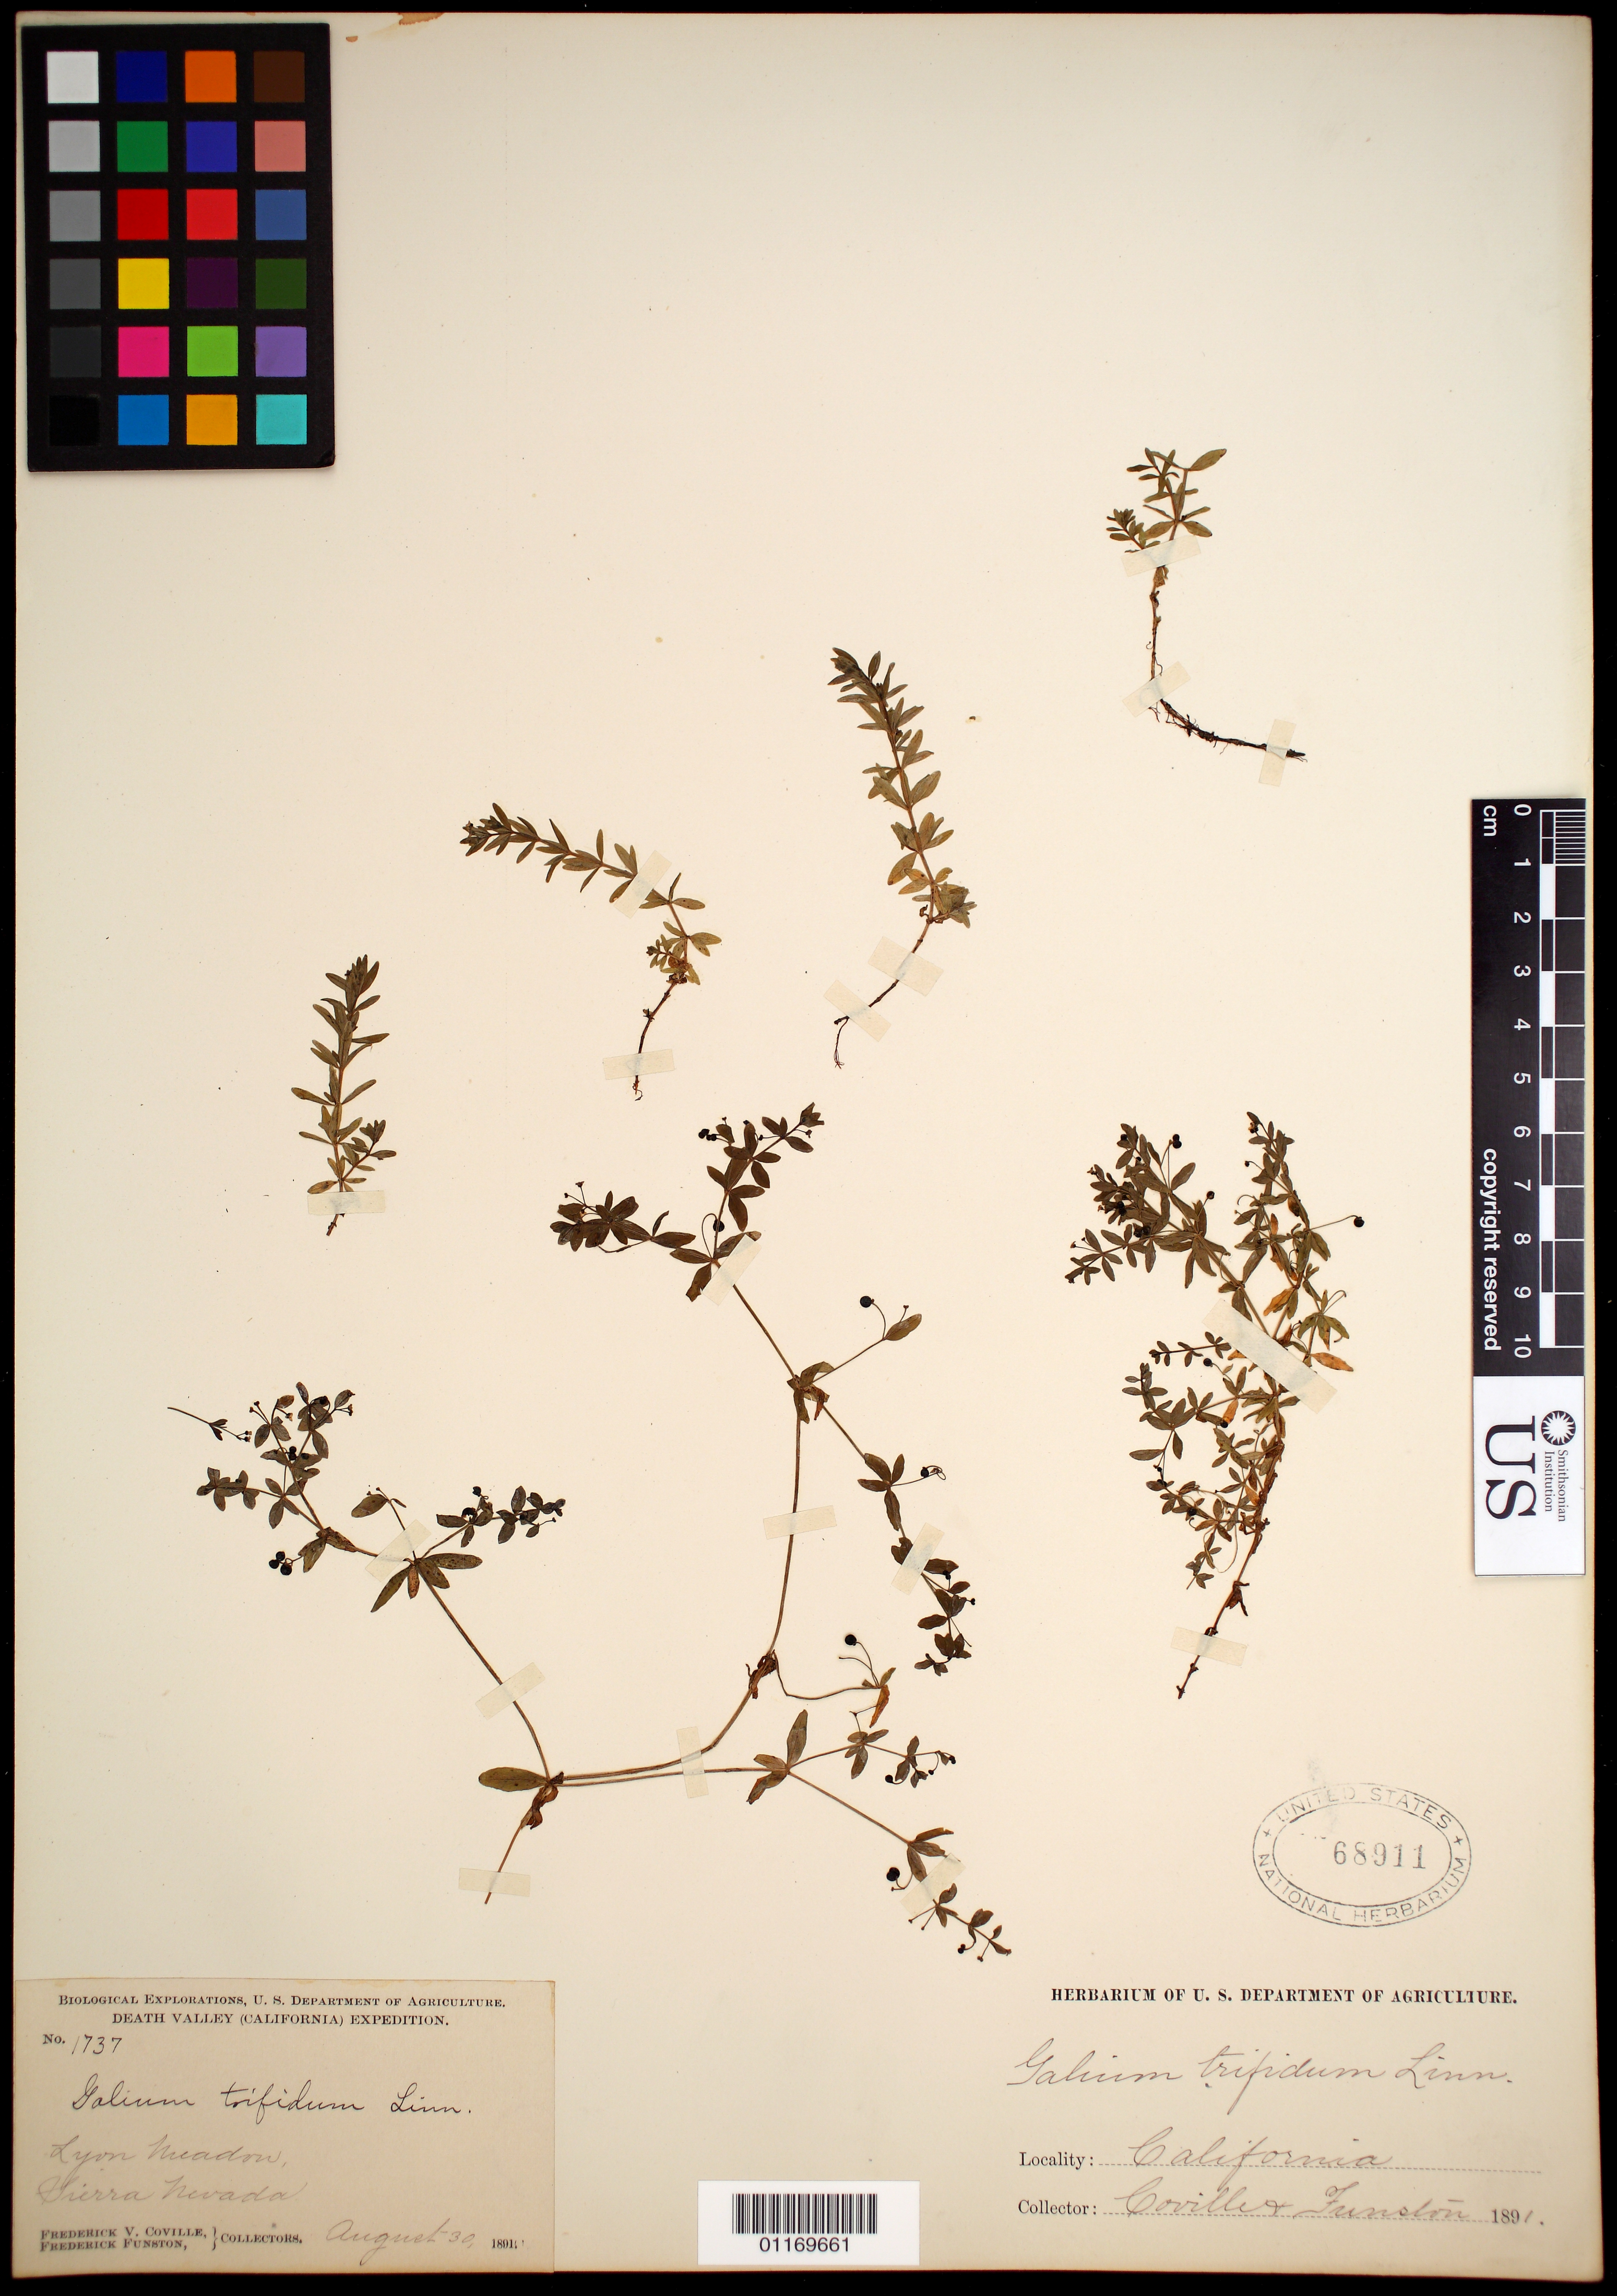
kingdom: Plantae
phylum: Tracheophyta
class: Magnoliopsida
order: Gentianales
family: Rubiaceae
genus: Galium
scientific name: Galium trifidum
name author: L.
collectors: F. V. Coville & F. Funston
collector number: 1737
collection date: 1891-08-30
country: United States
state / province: California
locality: Lyon Meadow, Sierra Nevada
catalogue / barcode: US 68911